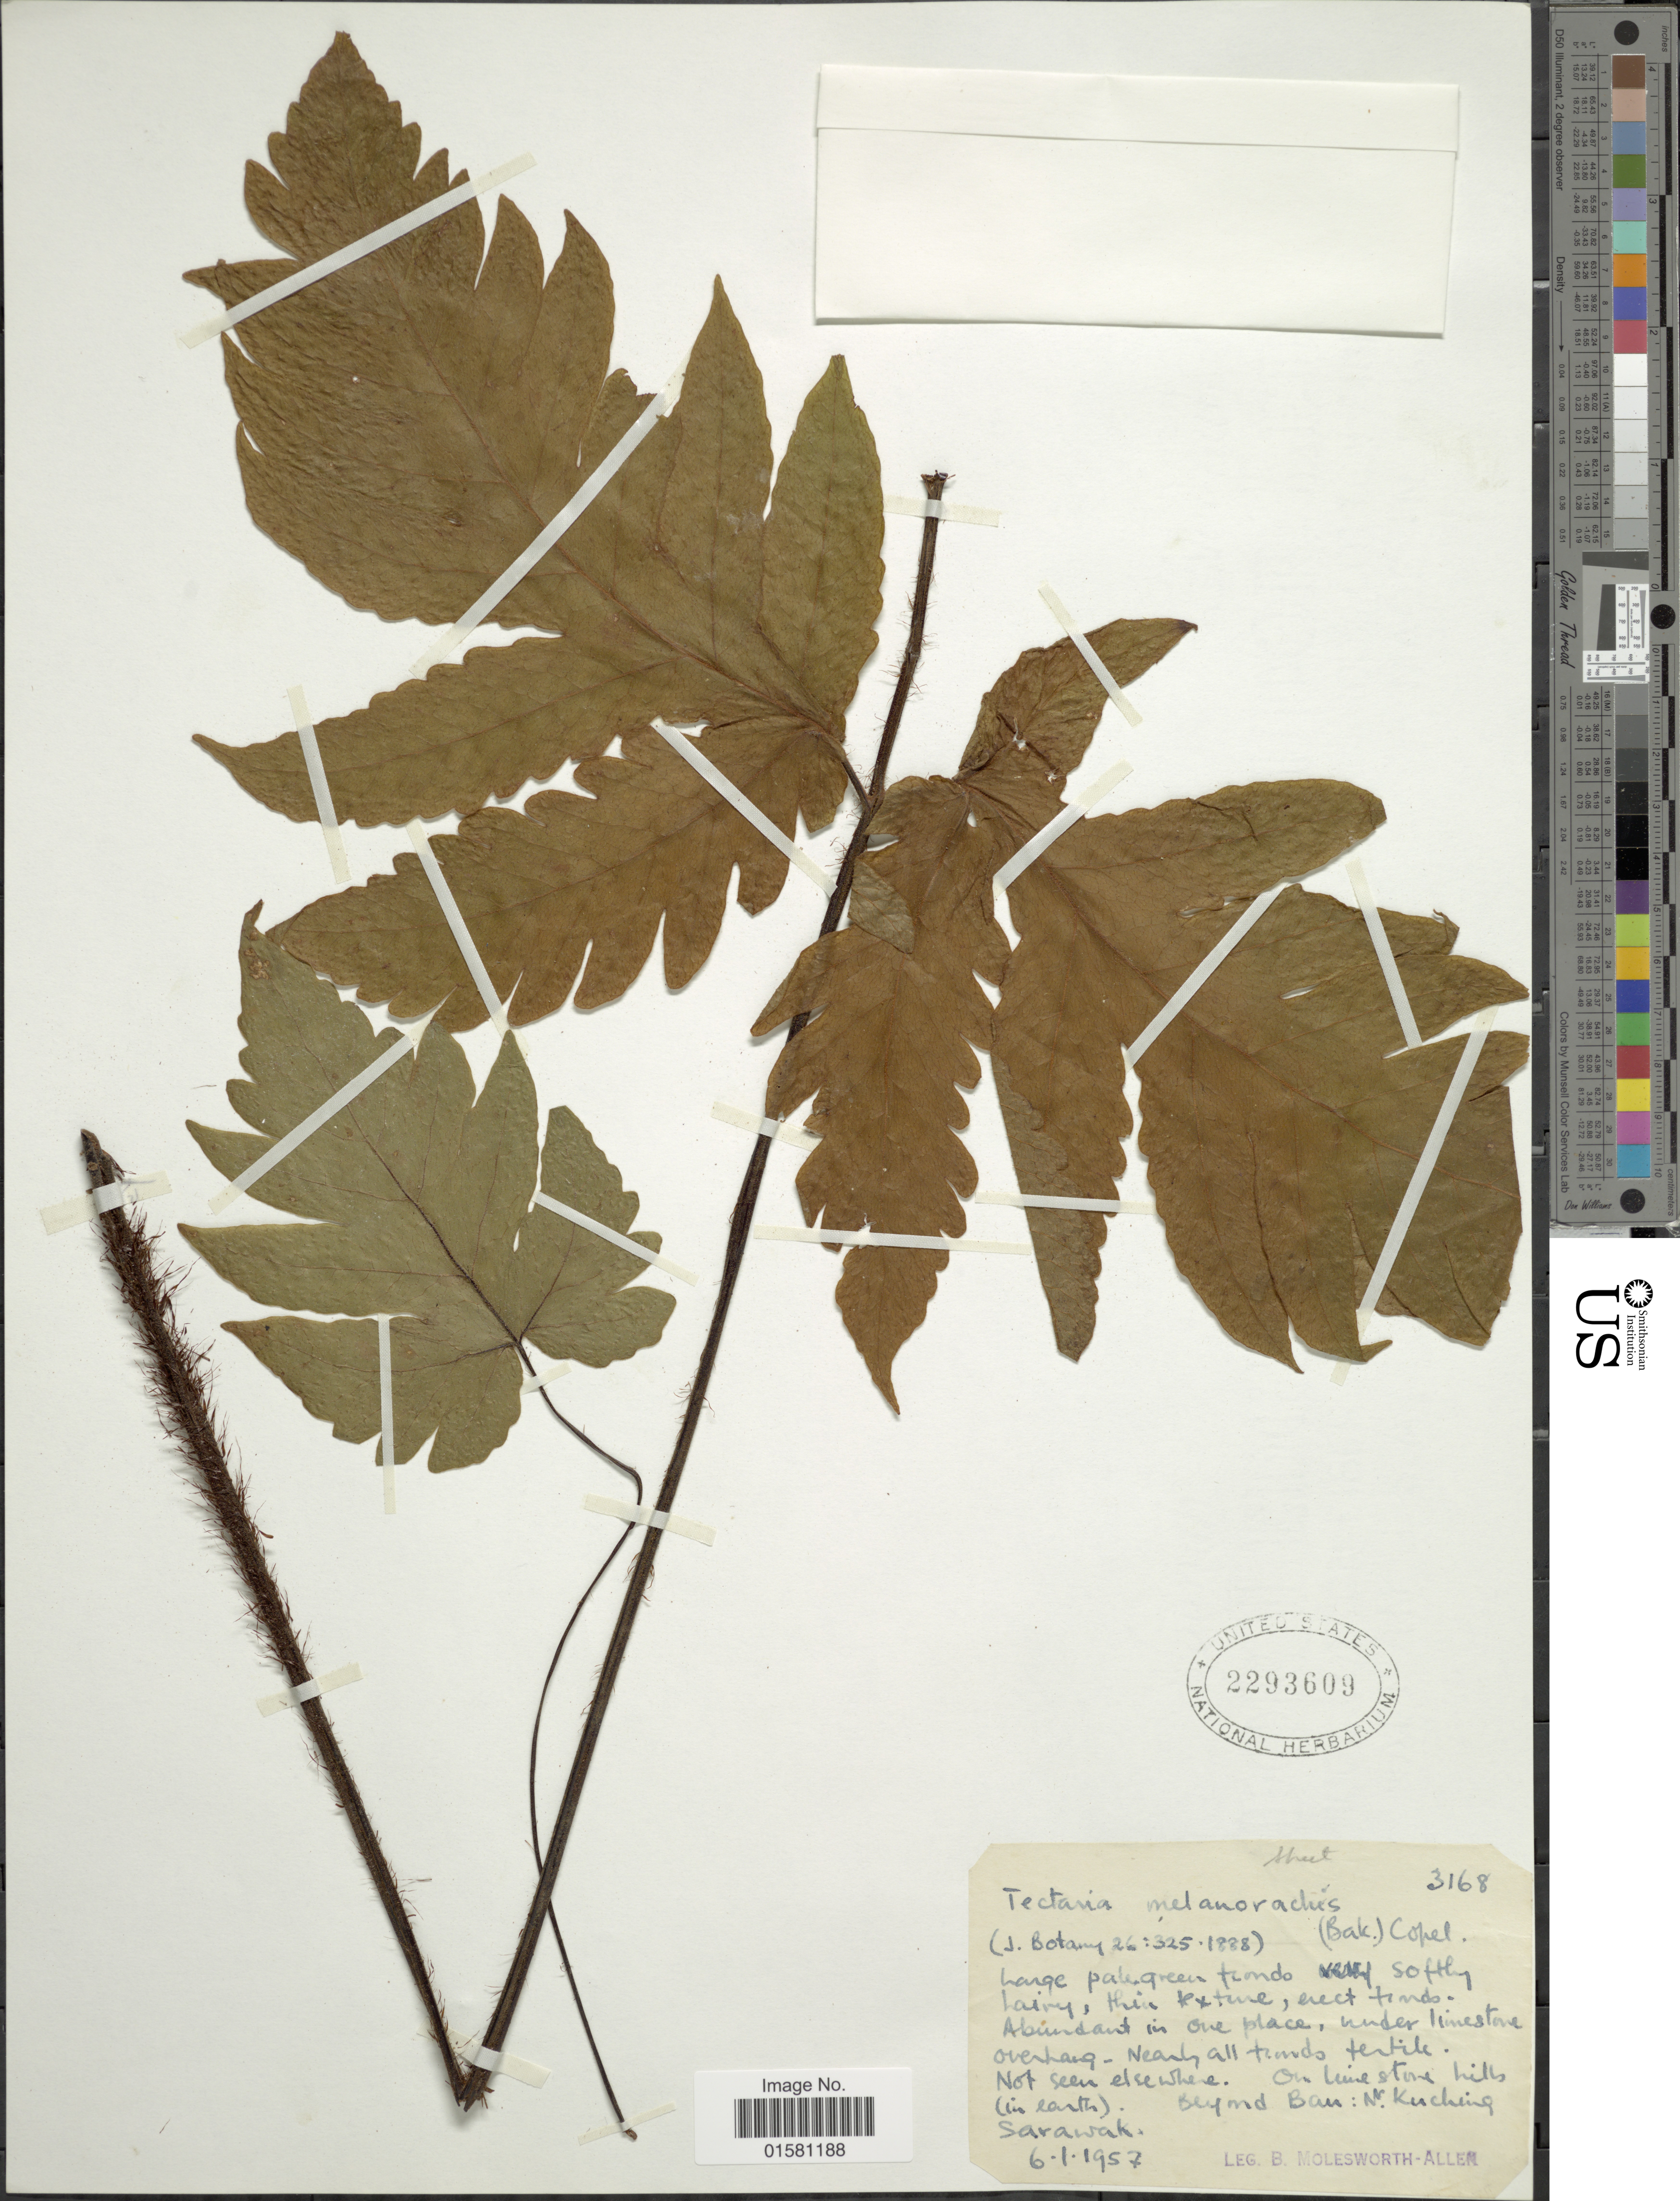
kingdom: Plantae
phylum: Tracheophyta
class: Polypodiopsida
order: Polypodiales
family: Tectariaceae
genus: Tectaria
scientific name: Tectaria melanorachis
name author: (Baker) Copel.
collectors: B. E. G. Molesworth-Allen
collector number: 3168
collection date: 1957-01-06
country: Malaysia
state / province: Sarawak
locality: Beyond Bau: Nr. Kuching, Sarawak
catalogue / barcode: US 2293609